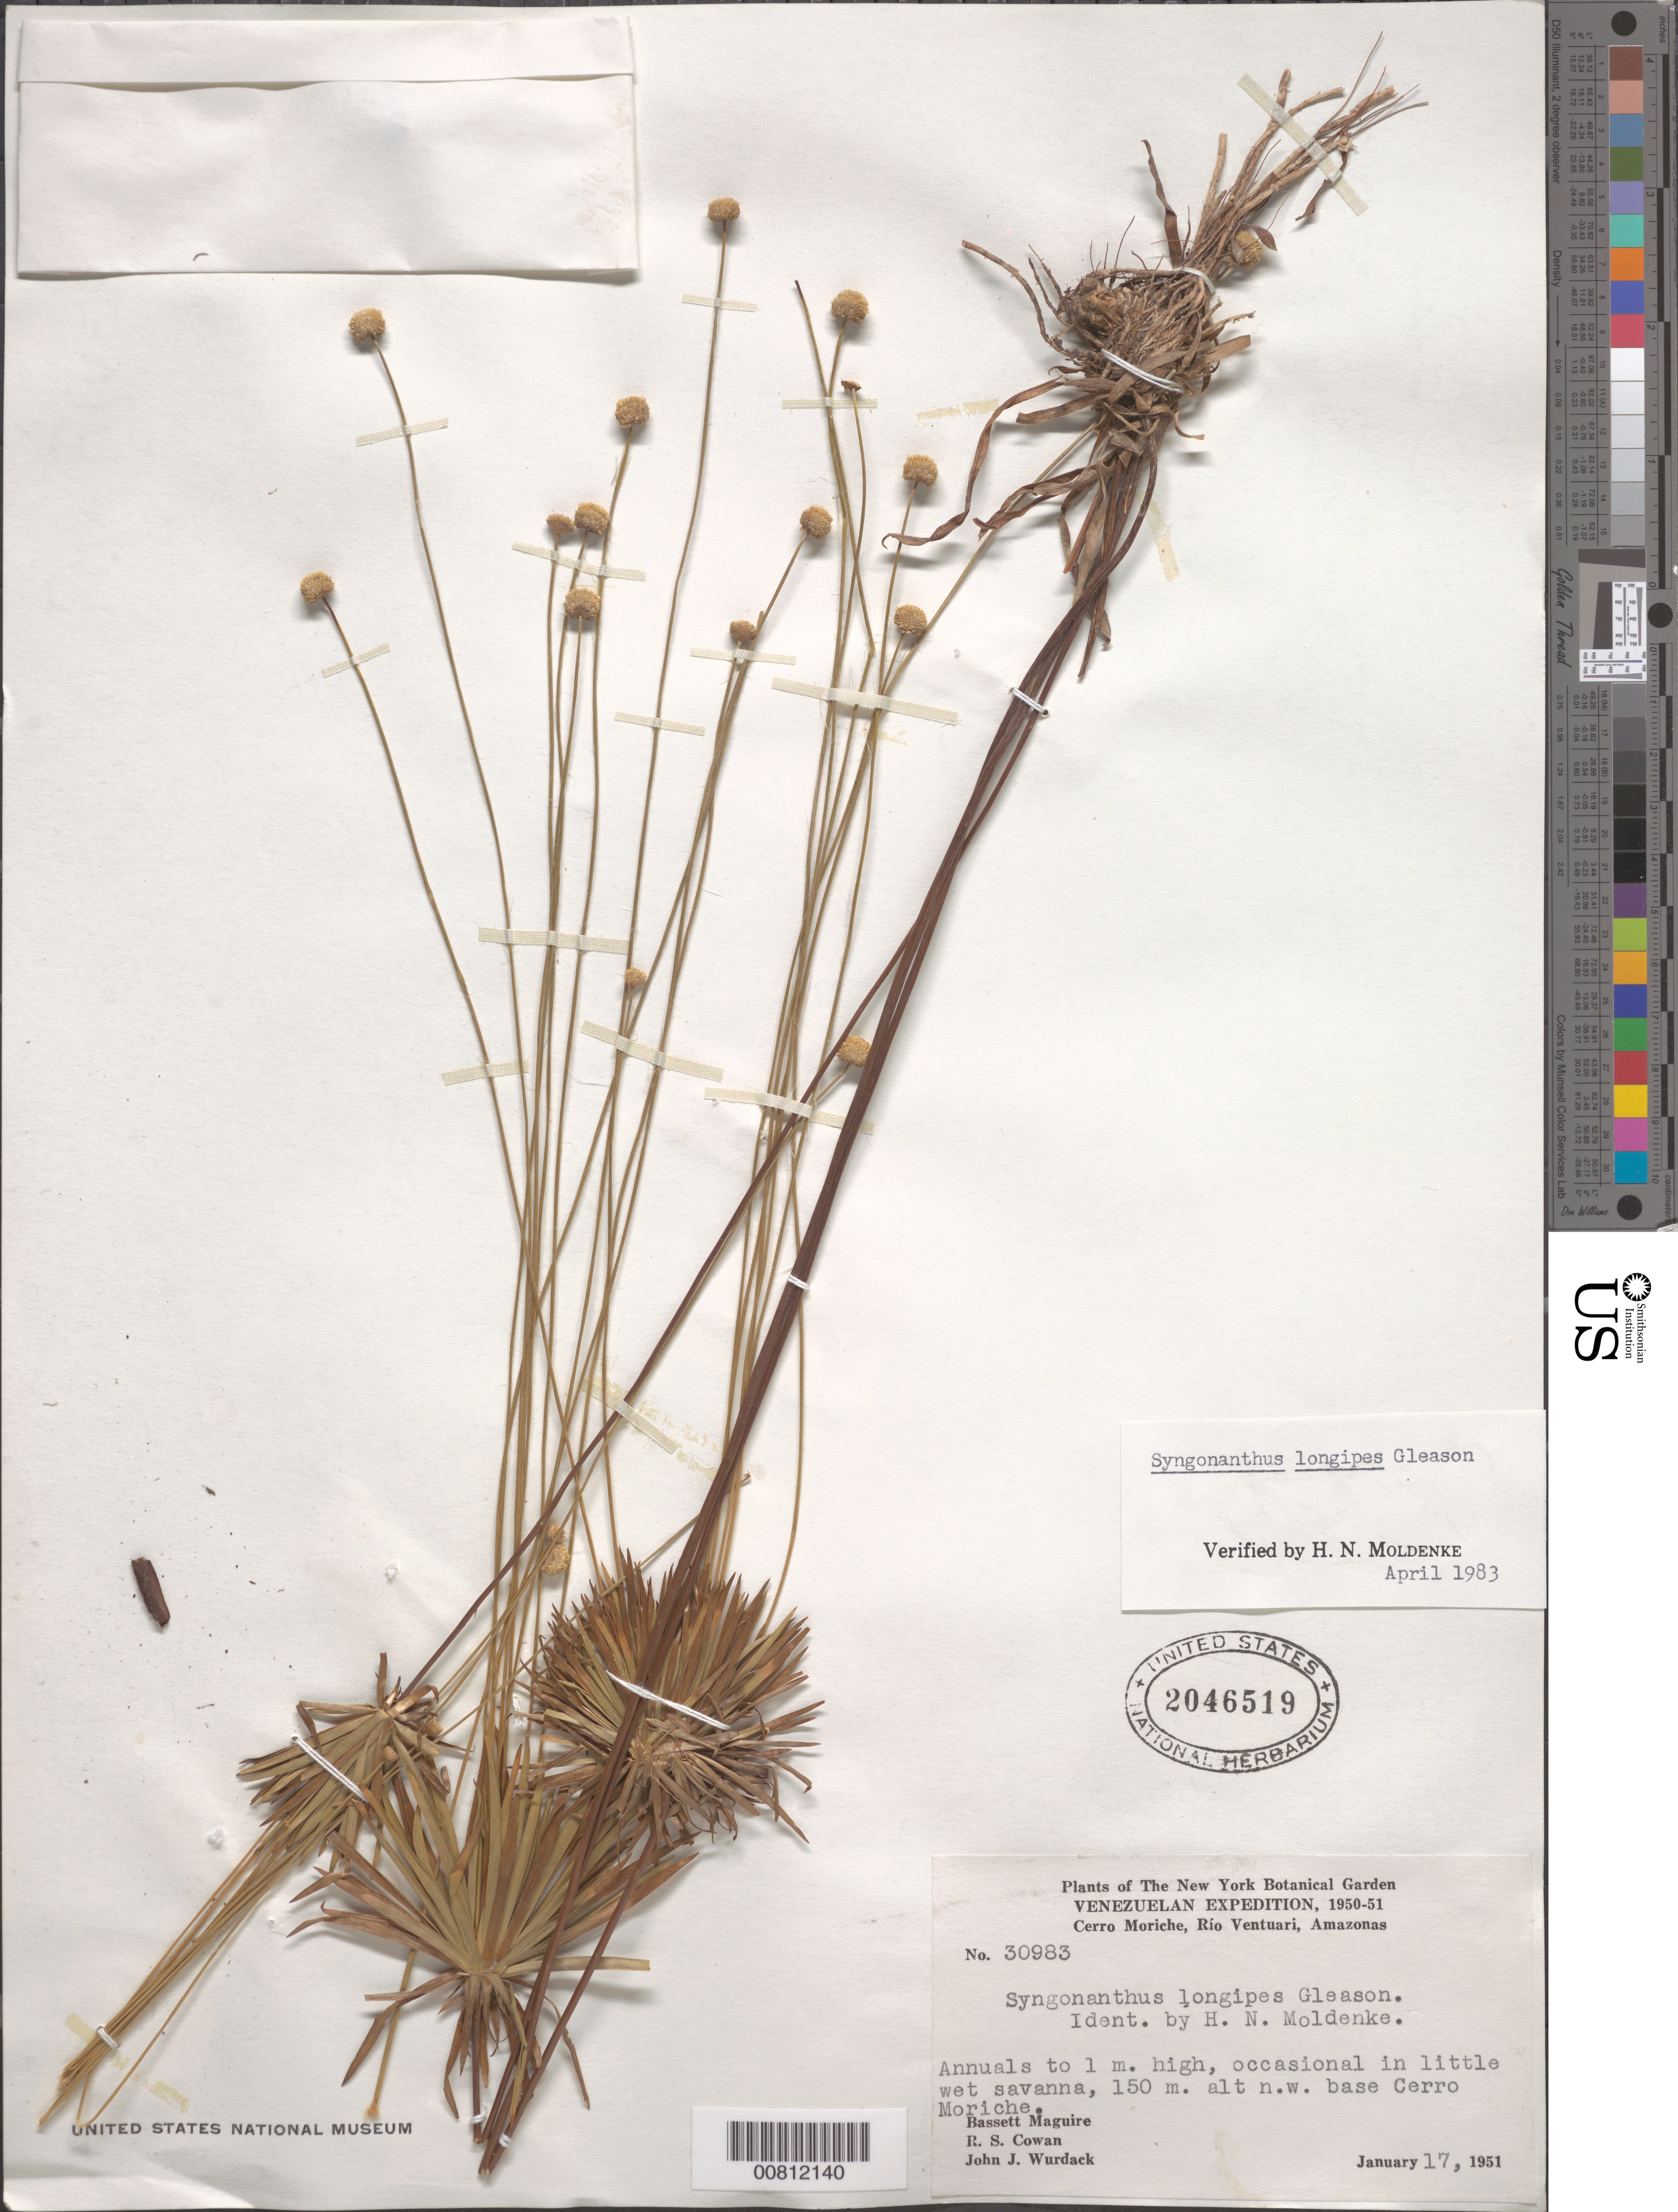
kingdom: Plantae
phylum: Tracheophyta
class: Liliopsida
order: Poales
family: Eriocaulaceae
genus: Syngonanthus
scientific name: Syngonanthus longipes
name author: Gleason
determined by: Moldenke, H. N.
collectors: B. Maguire, R. S. Cowan & J. J. Wurdack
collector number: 30983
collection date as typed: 17-Jan-51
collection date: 1951-01-17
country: Venezuela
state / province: Amazonas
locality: Cerro Moriche, Río Ventuari, NW base of Cerro Moriche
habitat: Little wet savanna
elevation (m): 150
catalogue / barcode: US 2046519